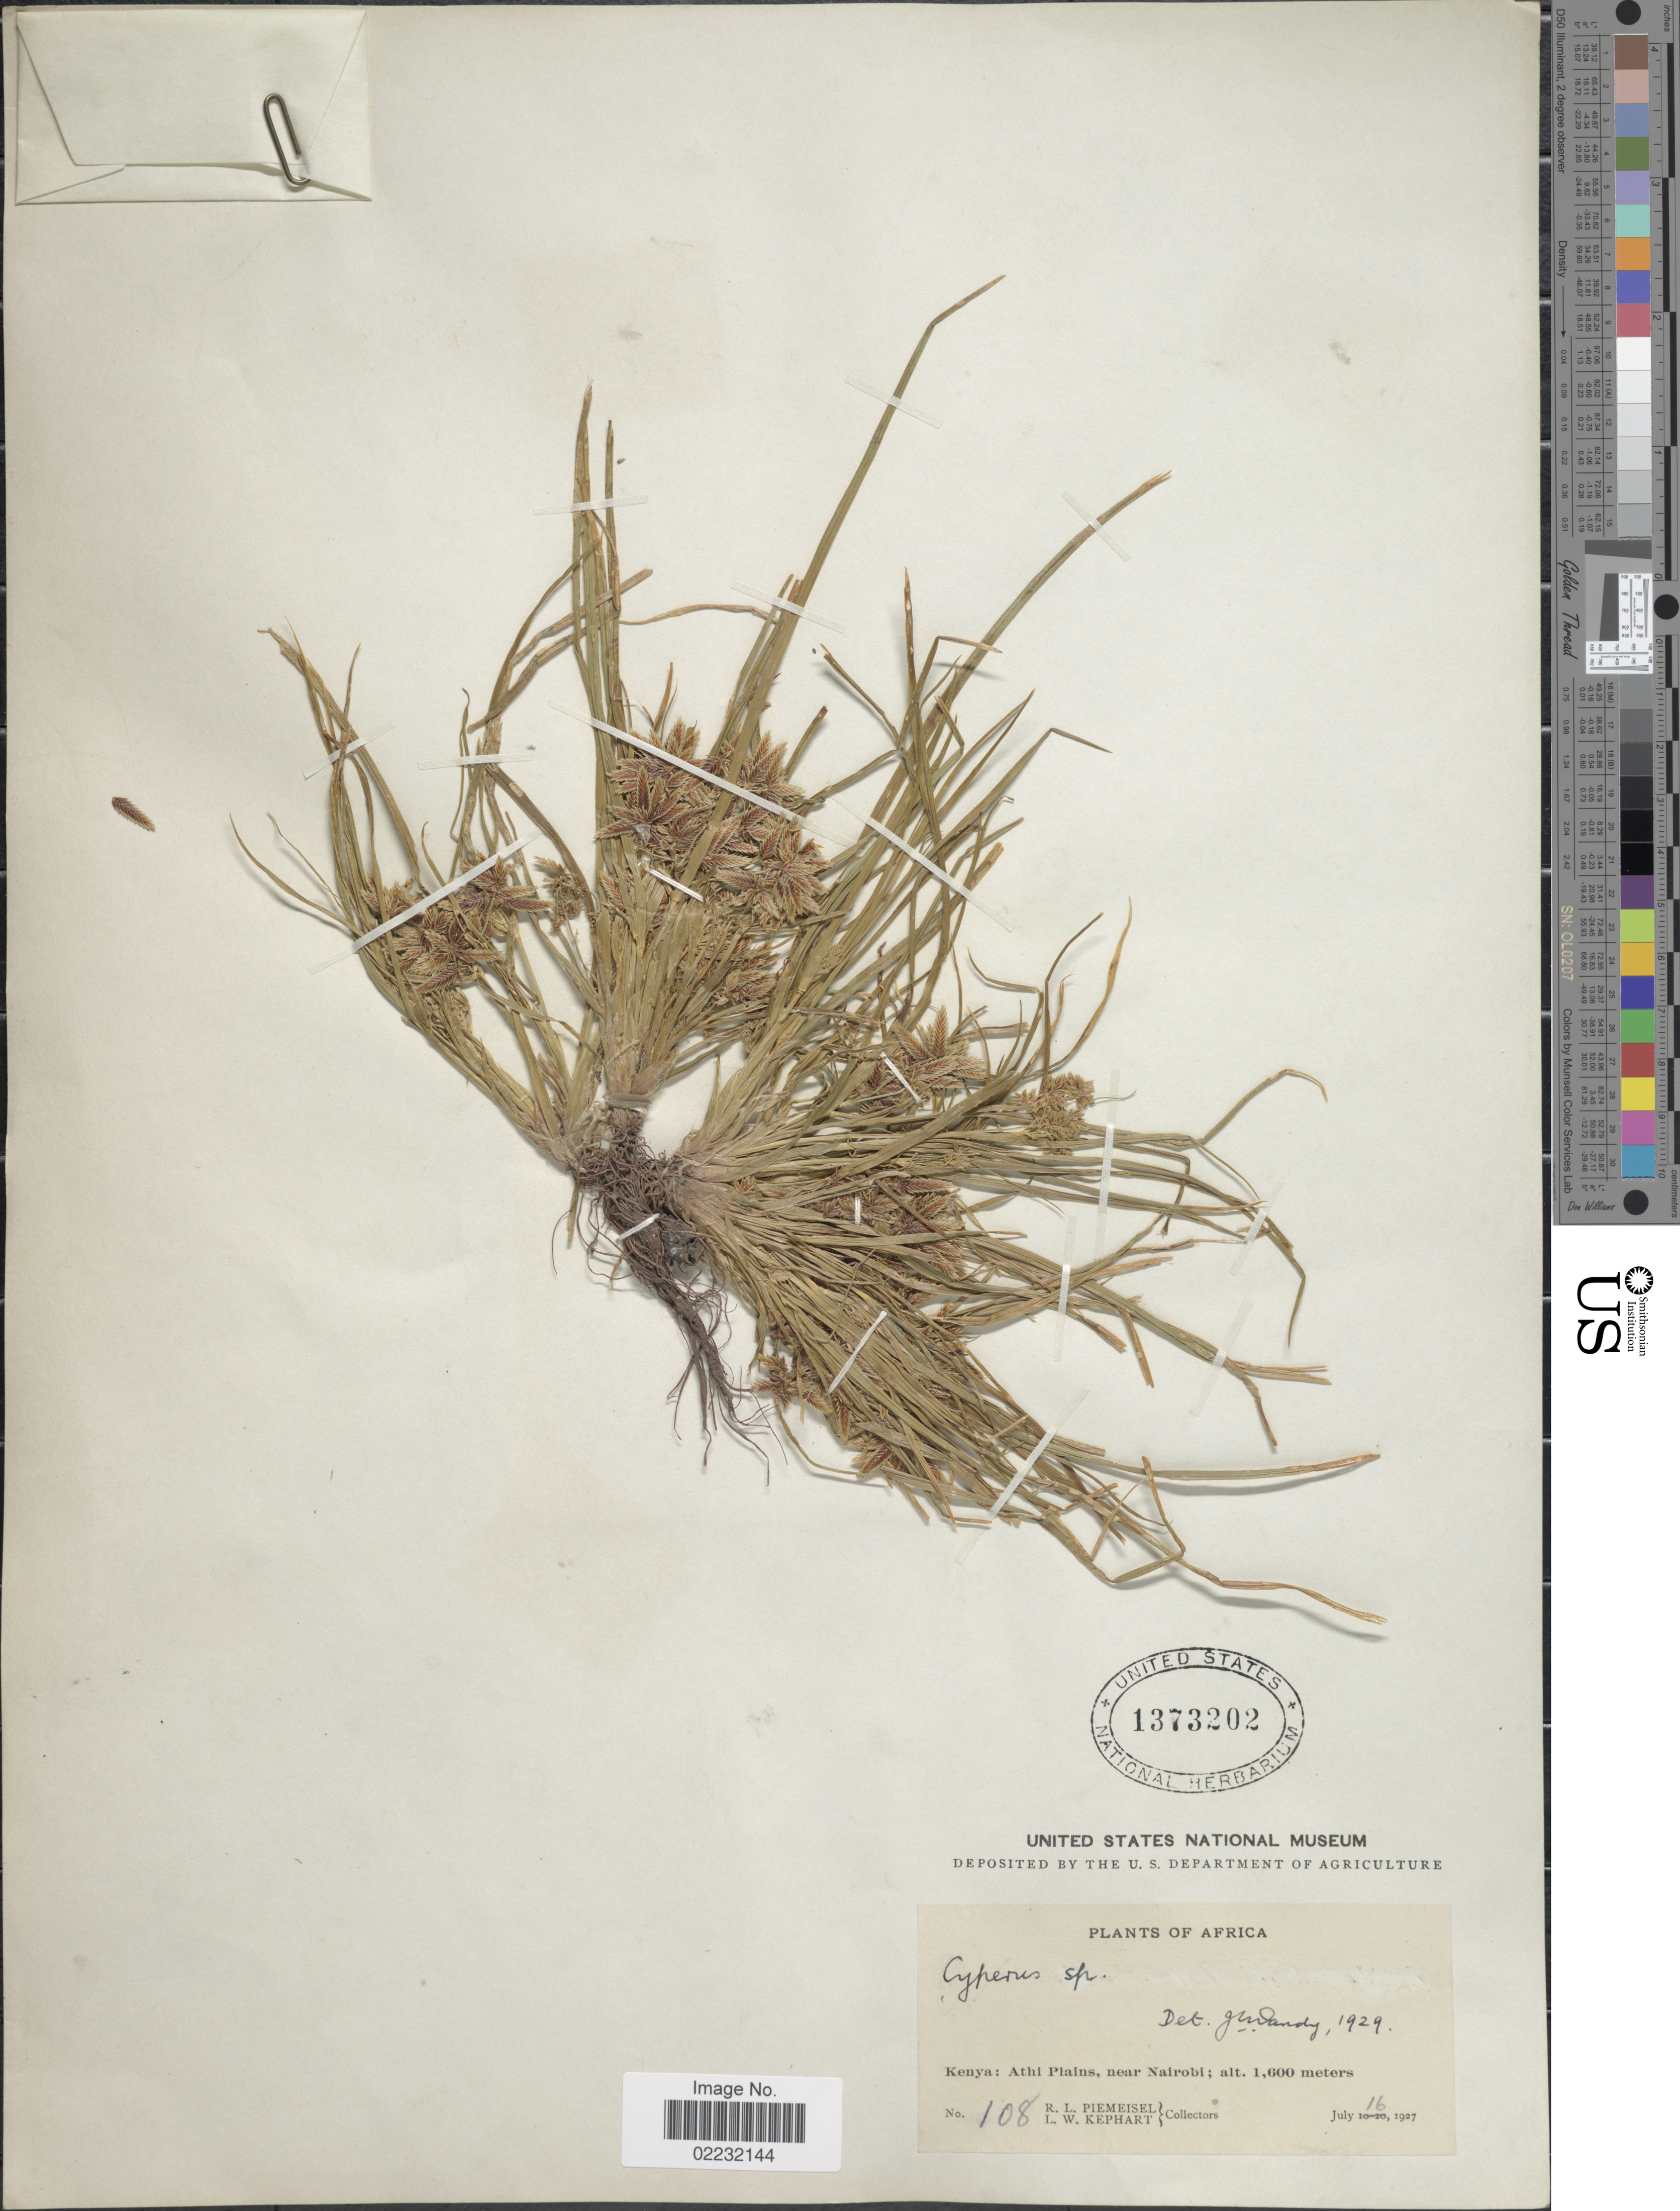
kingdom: Plantae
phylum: Tracheophyta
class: Liliopsida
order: Poales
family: Cyperaceae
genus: Cyperus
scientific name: Cyperus sp.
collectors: R. L. Piemeisel & L. W. Kephart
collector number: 108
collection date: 1927-07-16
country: Kenya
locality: Athi Plains, near Nairobi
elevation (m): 1600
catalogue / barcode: US 1373202